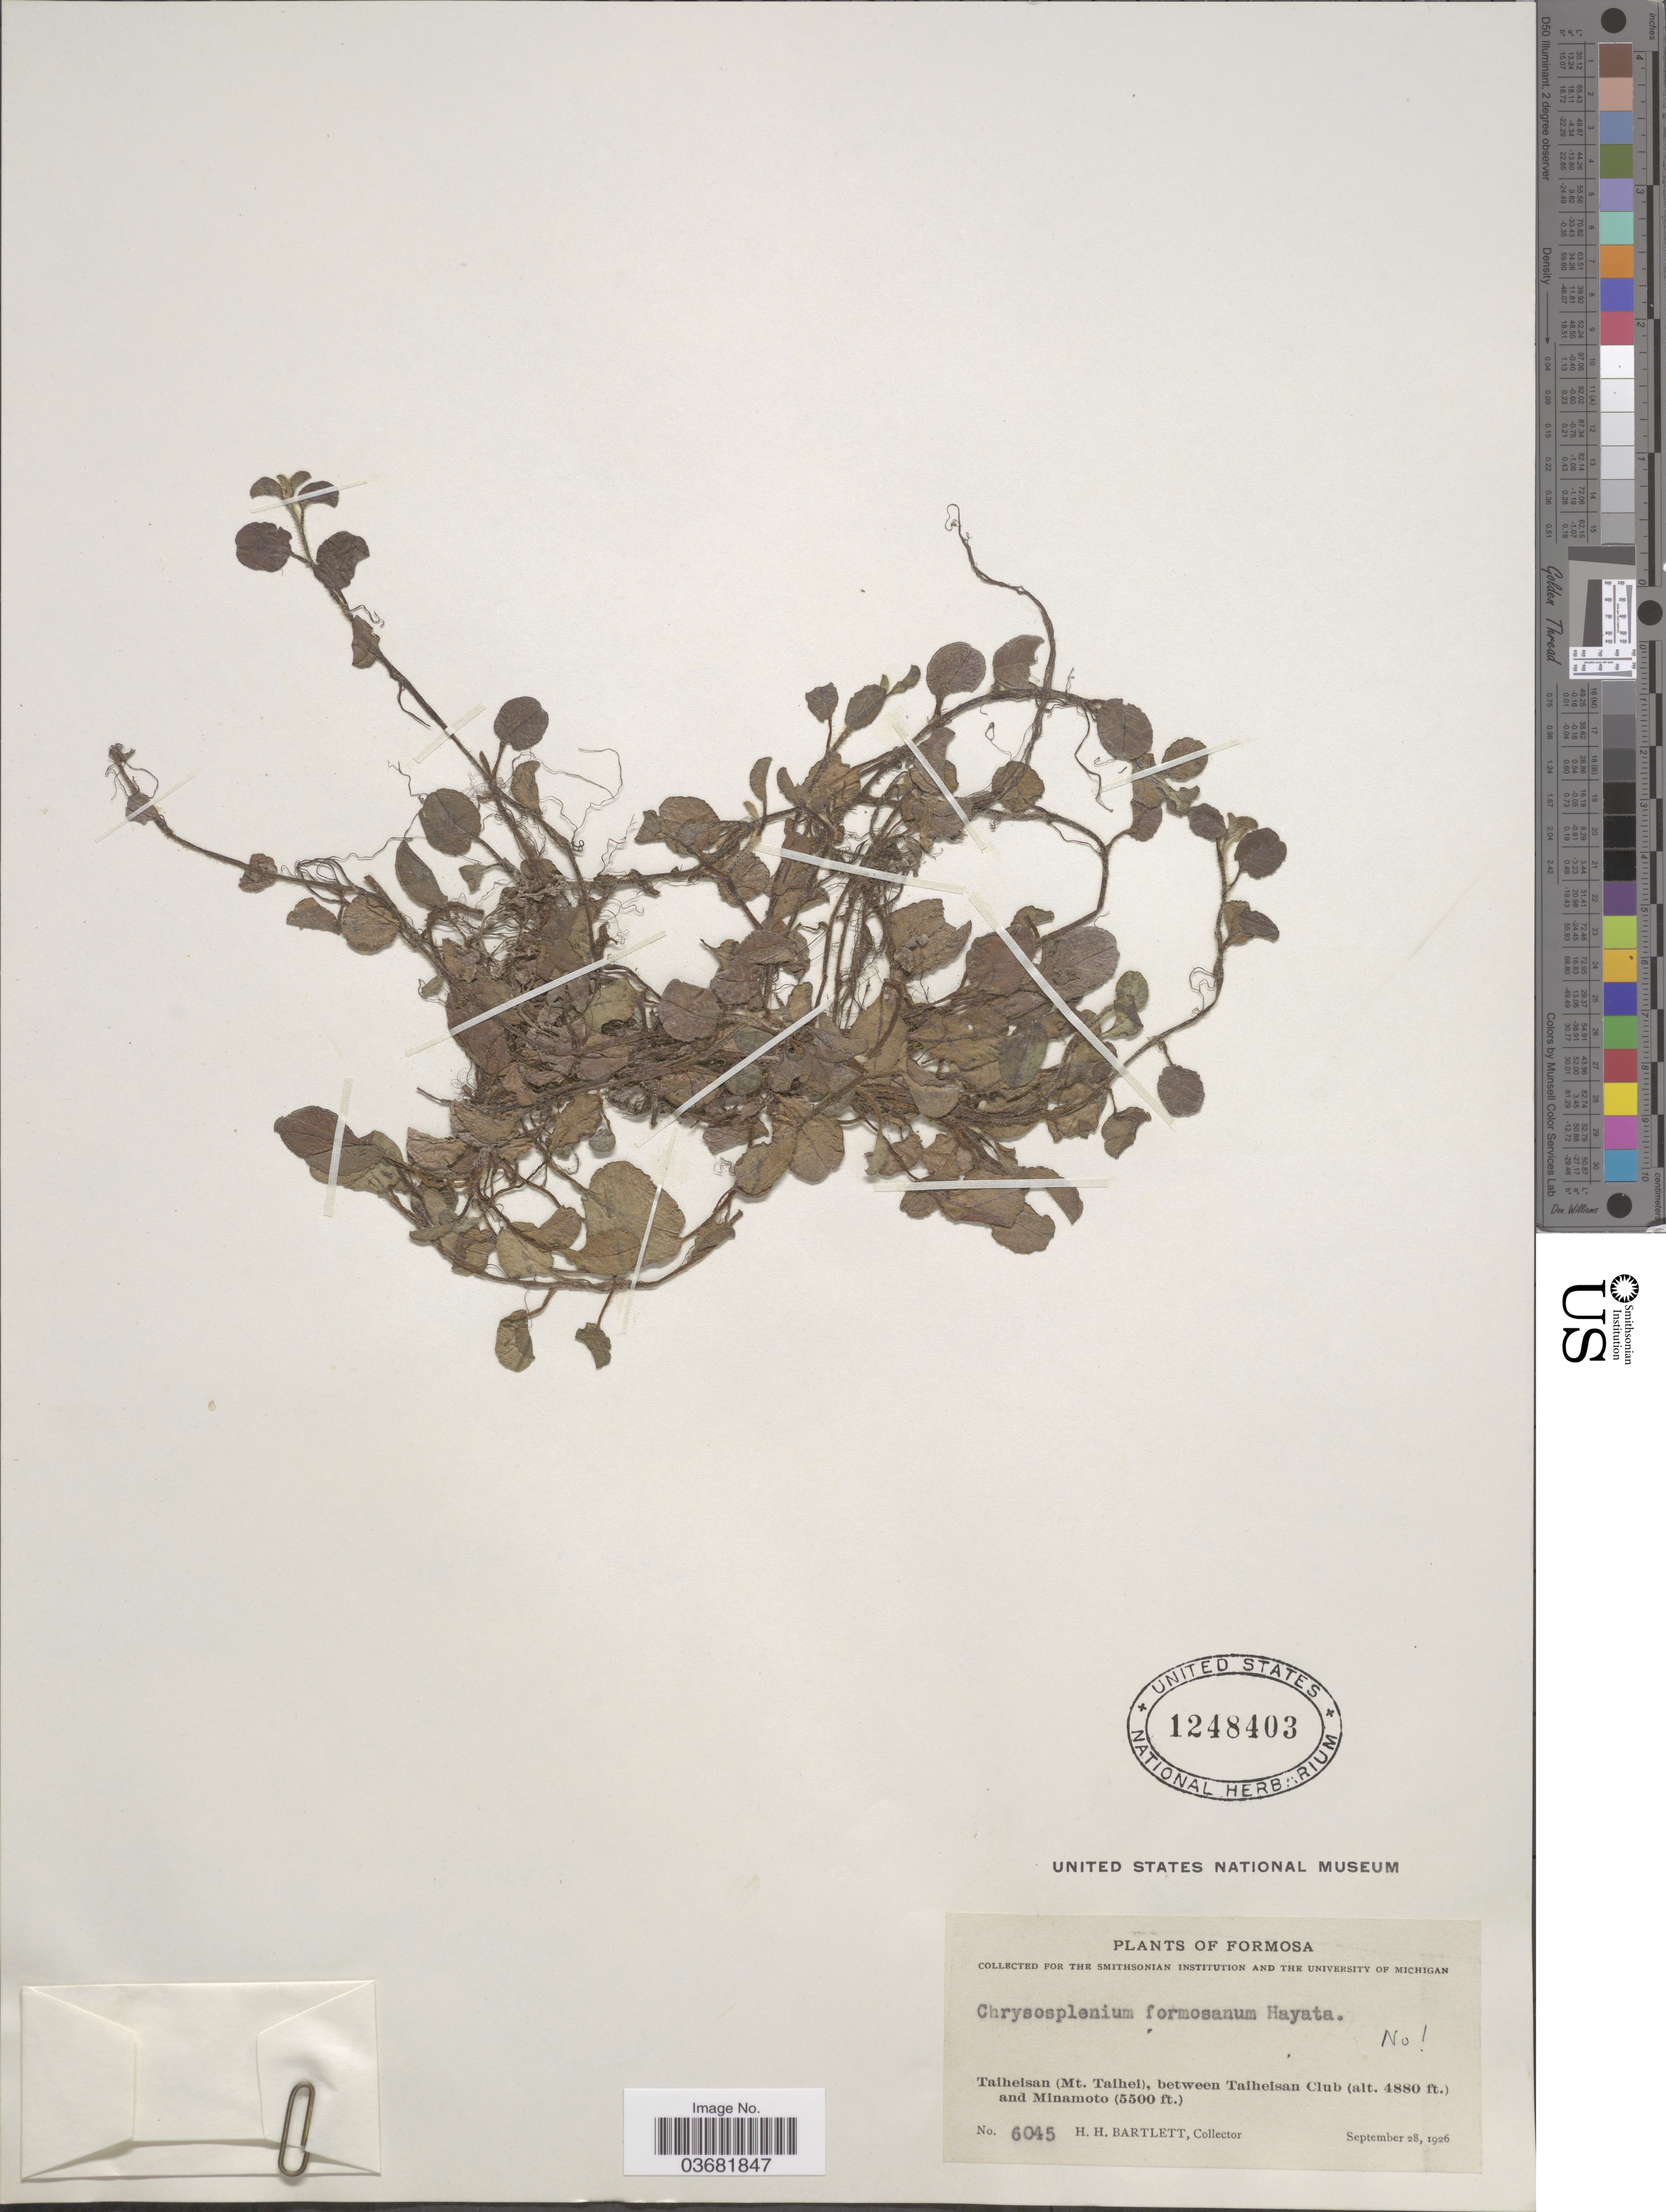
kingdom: Plantae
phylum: Tracheophyta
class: Magnoliopsida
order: Saxifragales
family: Saxifragaceae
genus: Chrysosplenium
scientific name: Chrysosplenium sp.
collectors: H. H. Bartlett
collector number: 6045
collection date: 1926-09-28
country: Taiwan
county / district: Yilan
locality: Formosa. Taiheisan (Mt. Taihei), between Taiheisan Club and Minamoto.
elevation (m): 1487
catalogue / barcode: US 1248403